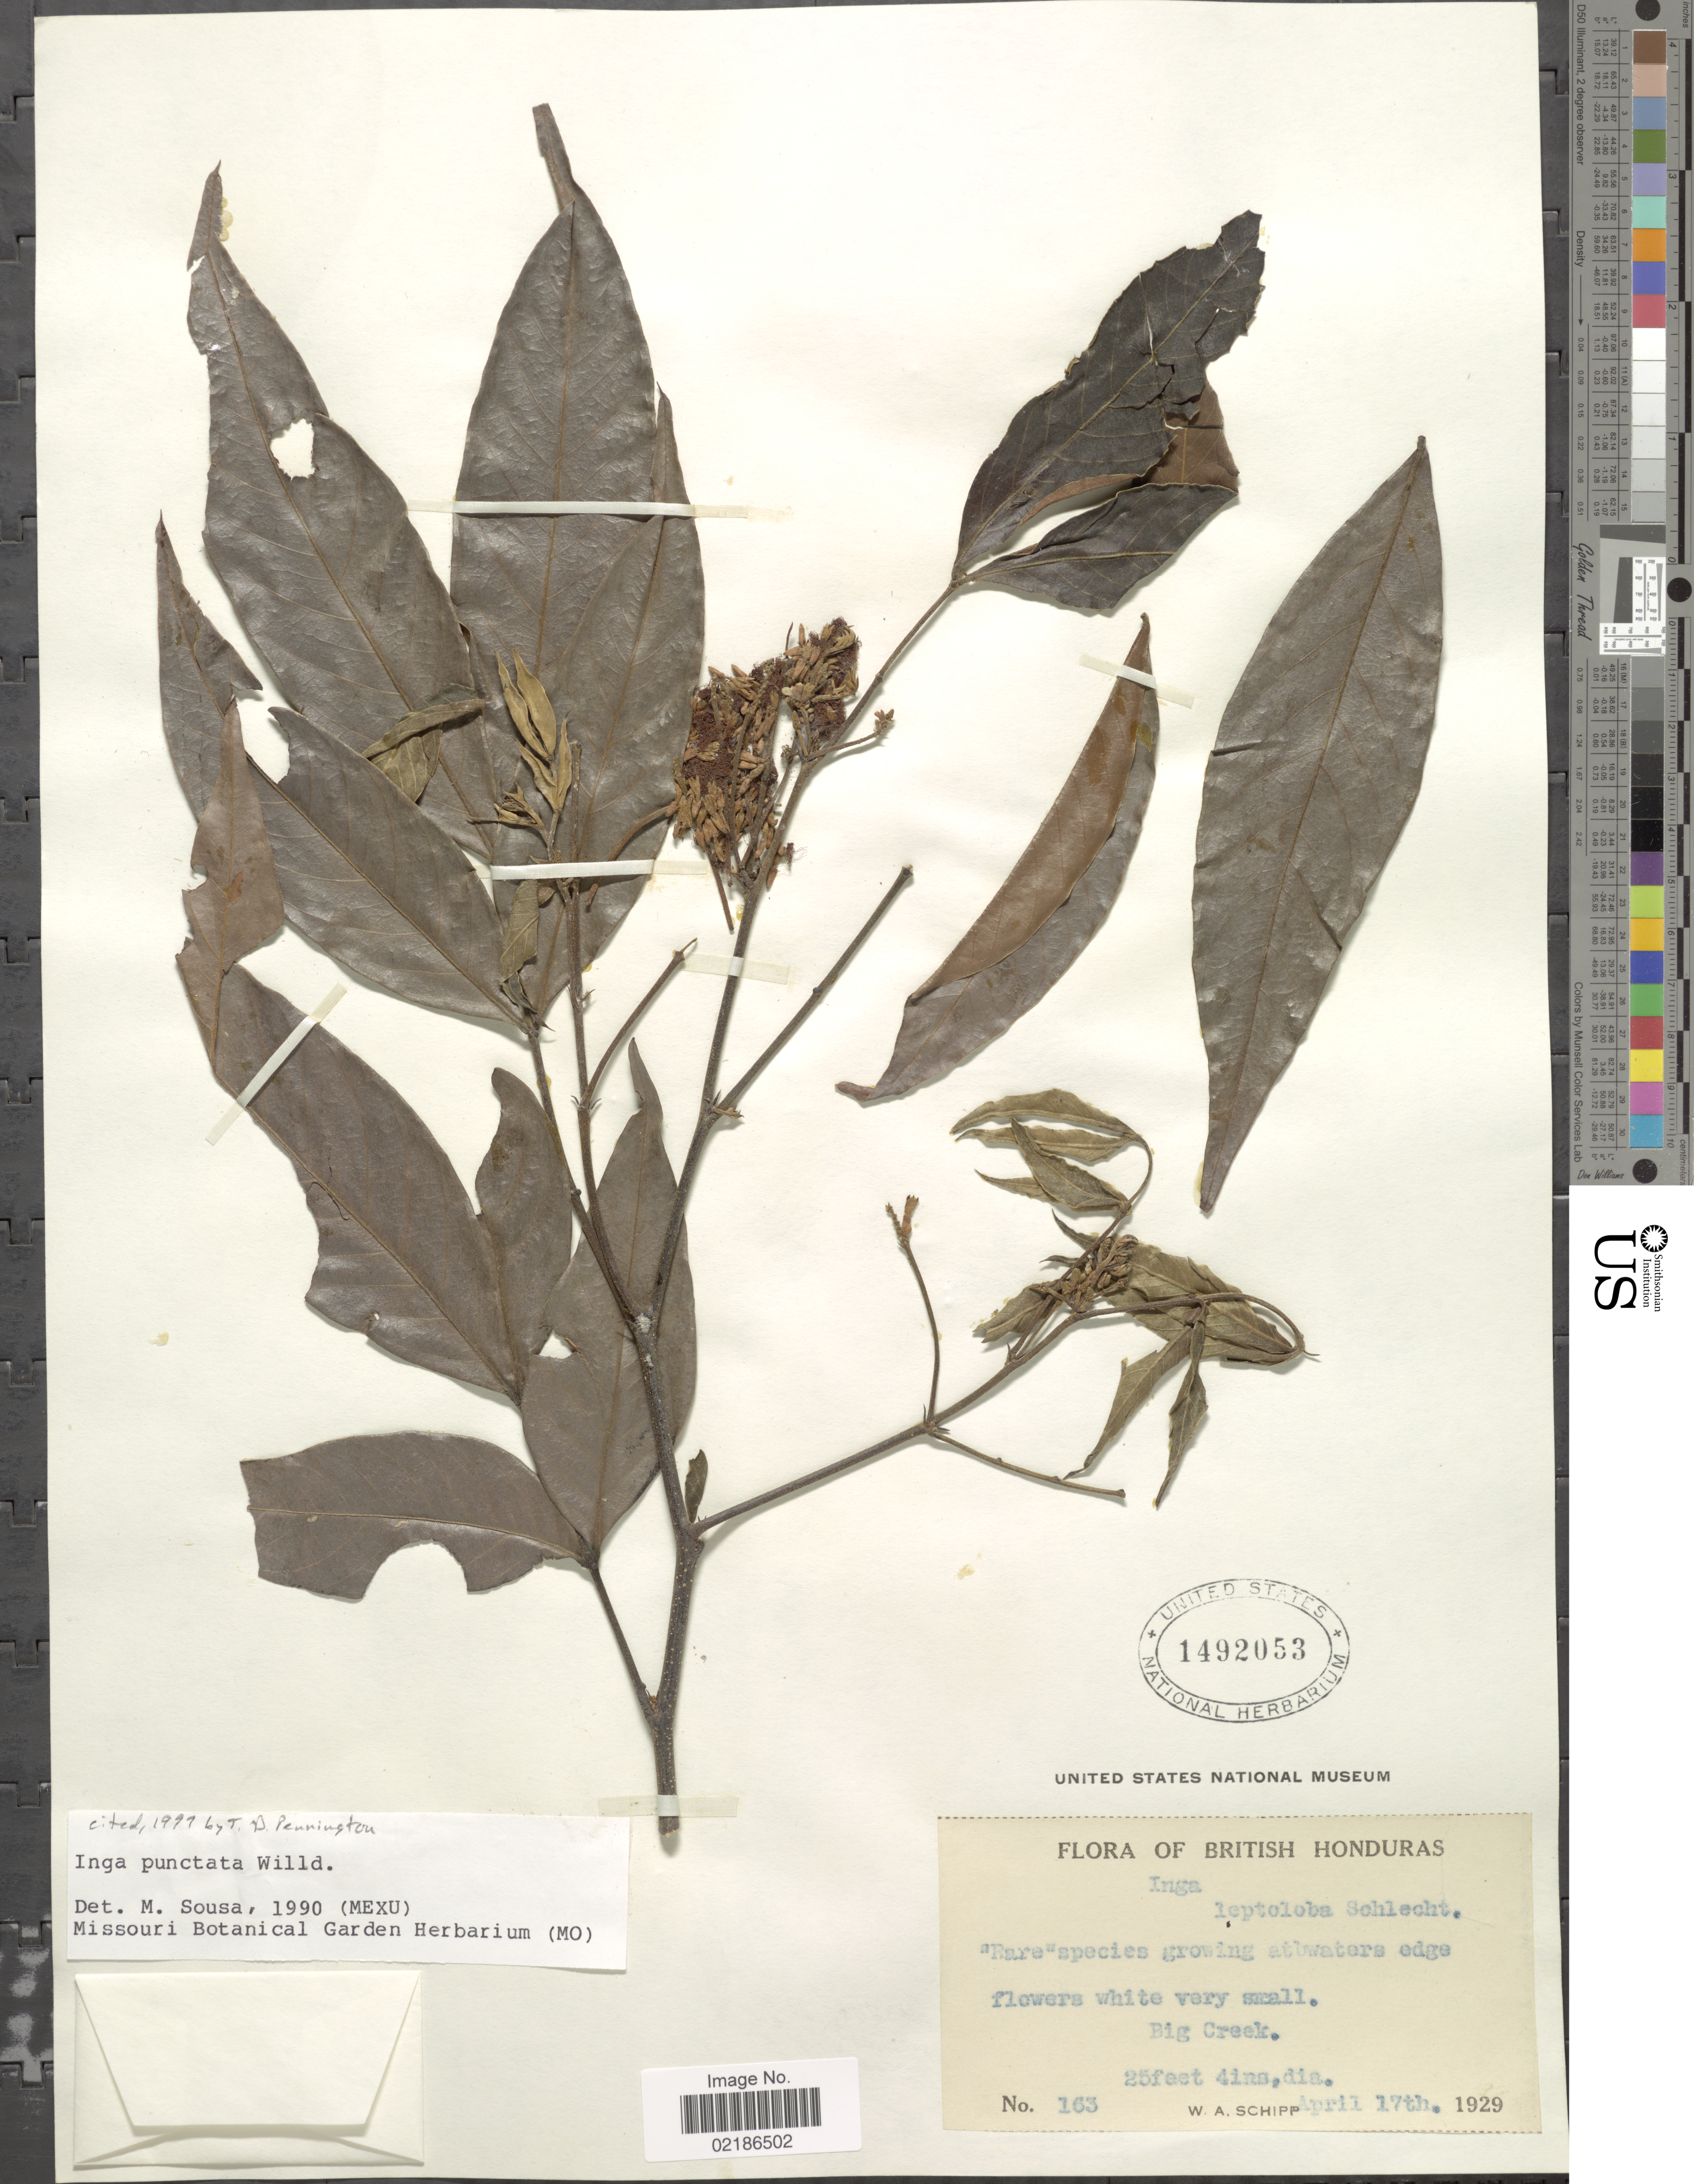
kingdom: Plantae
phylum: Tracheophyta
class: Magnoliopsida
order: Fabales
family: Fabaceae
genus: Inga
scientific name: Inga punctata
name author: Willd.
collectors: W. Schipp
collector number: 163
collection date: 1929-04-17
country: Belize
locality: British Honduras, Big Creek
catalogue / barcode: US 1492053